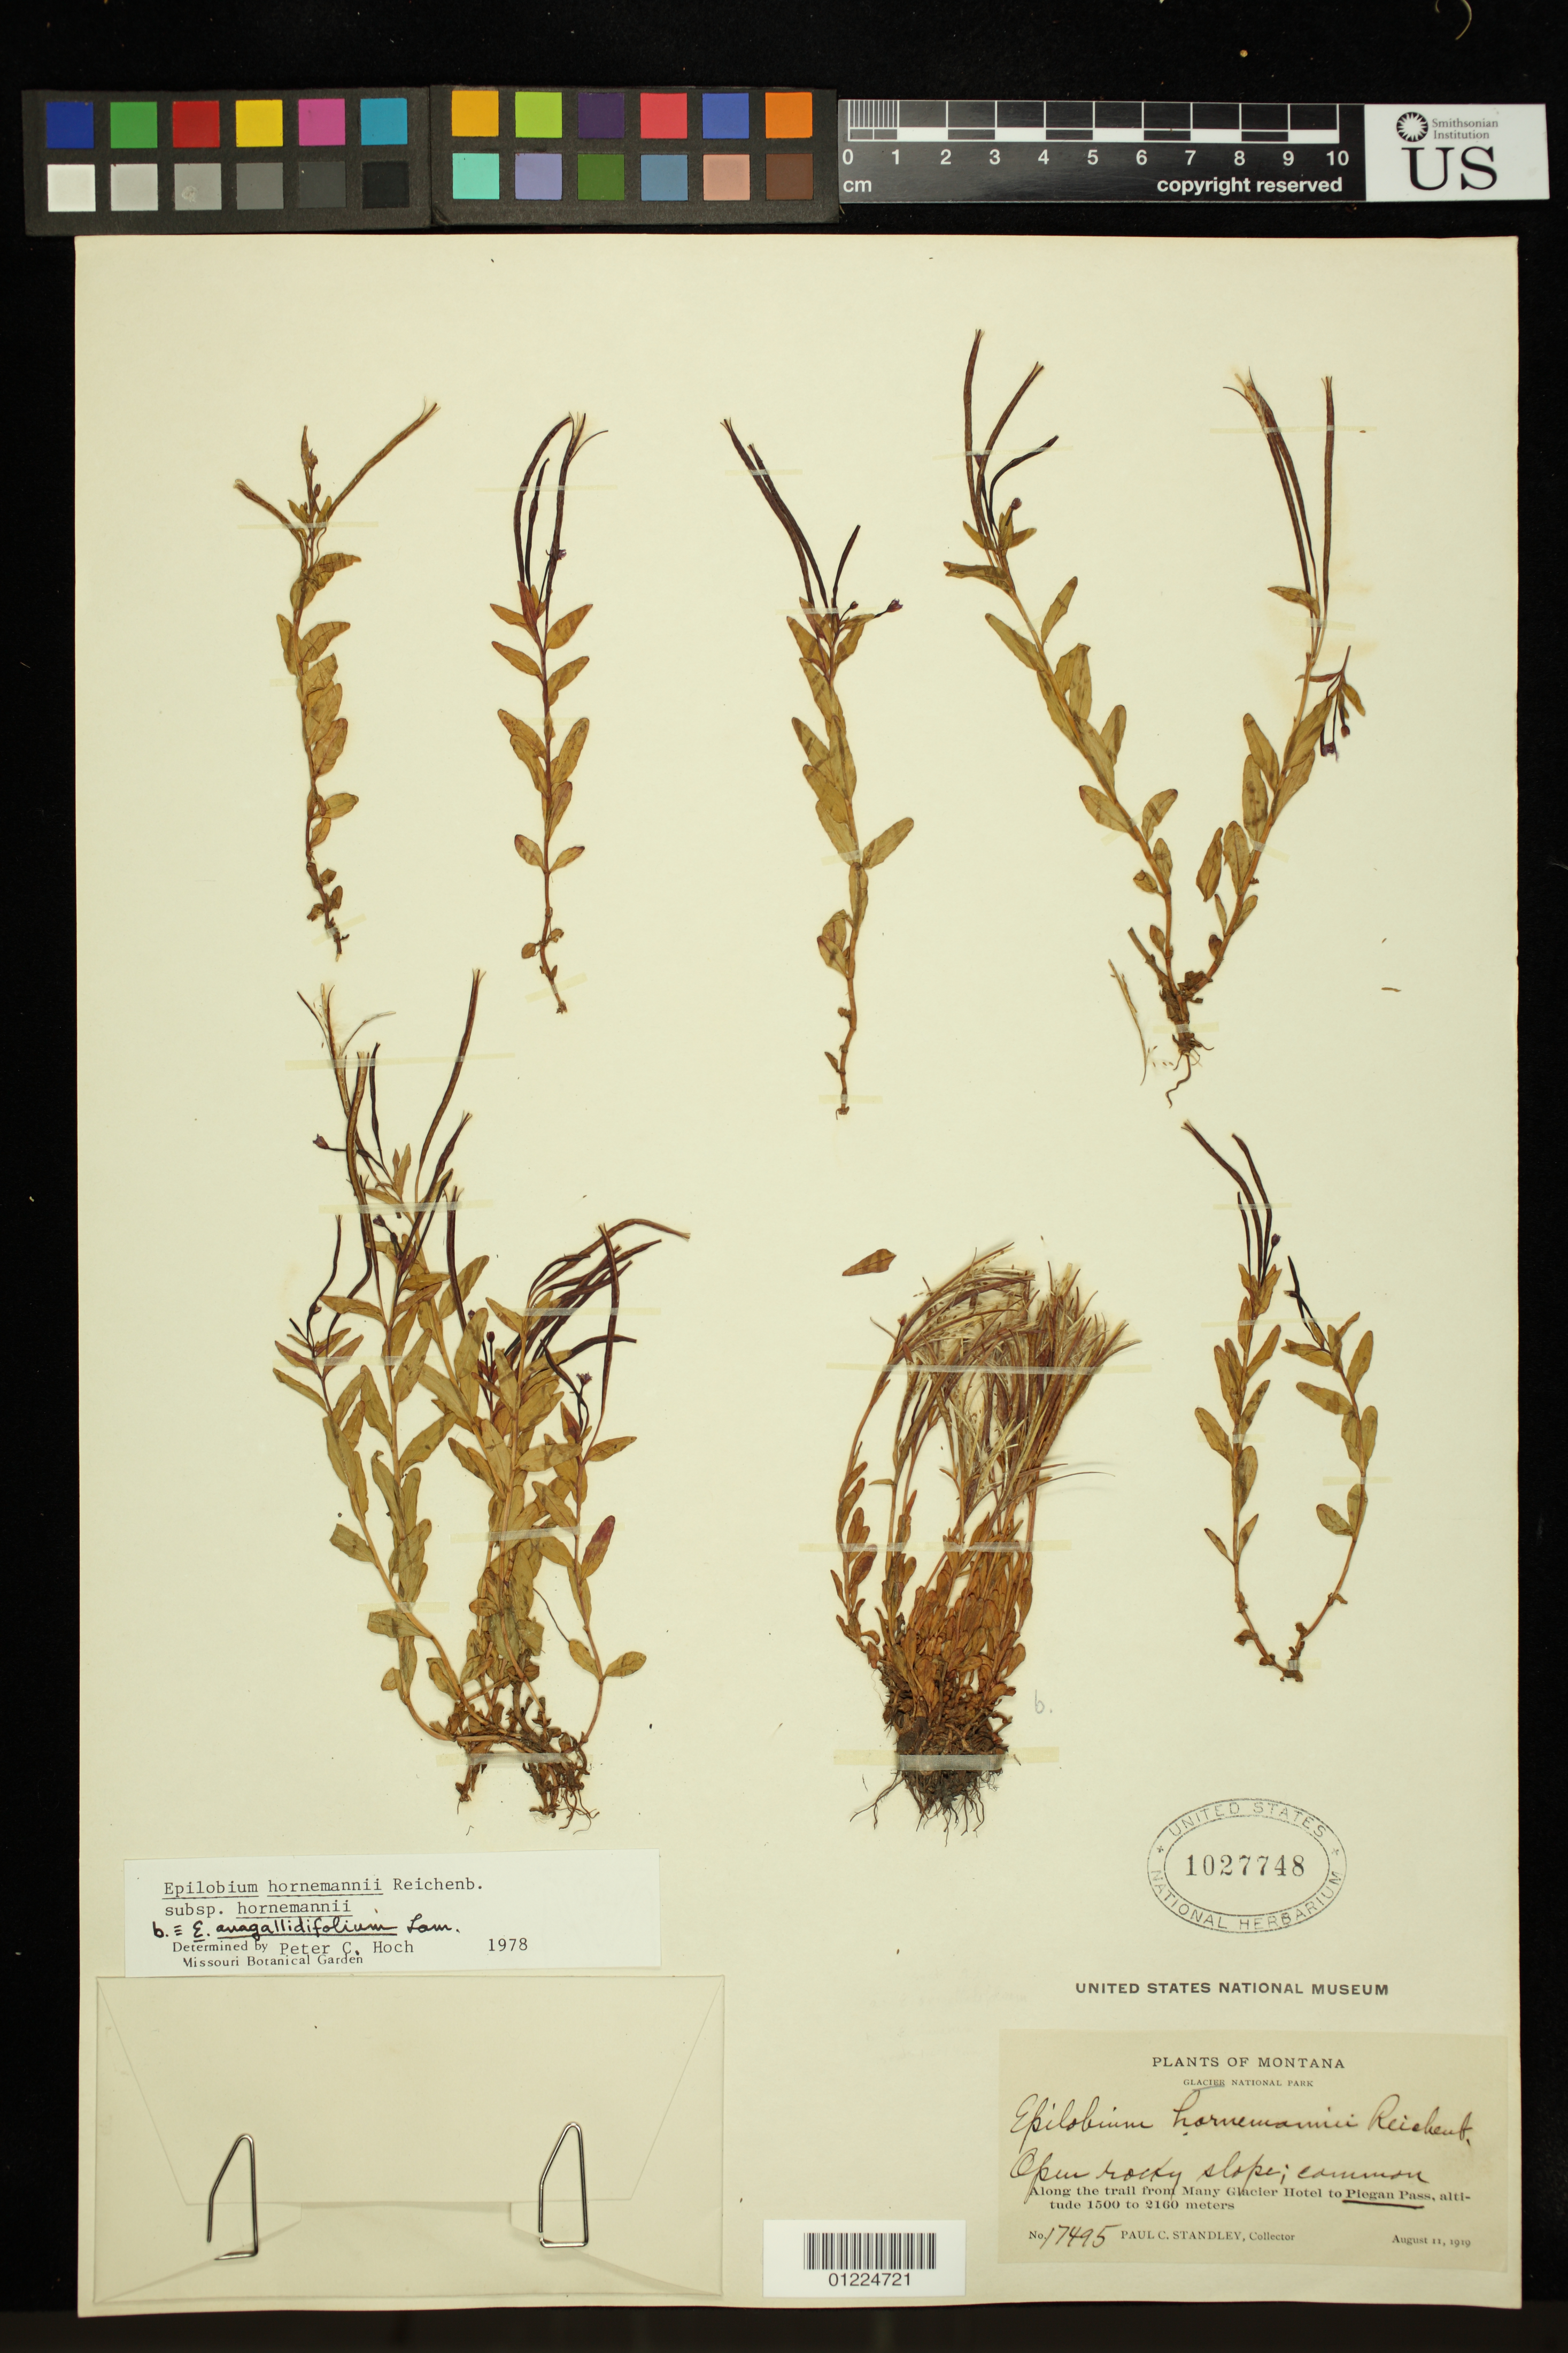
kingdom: Plantae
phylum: Tracheophyta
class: Magnoliopsida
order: Myrtales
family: Onagraceae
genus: Epilobium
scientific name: Epilobium hornemannii subsp. hornemannii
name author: Rchb.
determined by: Hoch, P. C.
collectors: P. C. Standley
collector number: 17495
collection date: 1919-08-11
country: United States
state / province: Montana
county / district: Glacier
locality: Along the trail from Many Glacier Hotel to Piegan Pass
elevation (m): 1500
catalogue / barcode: US 1027748